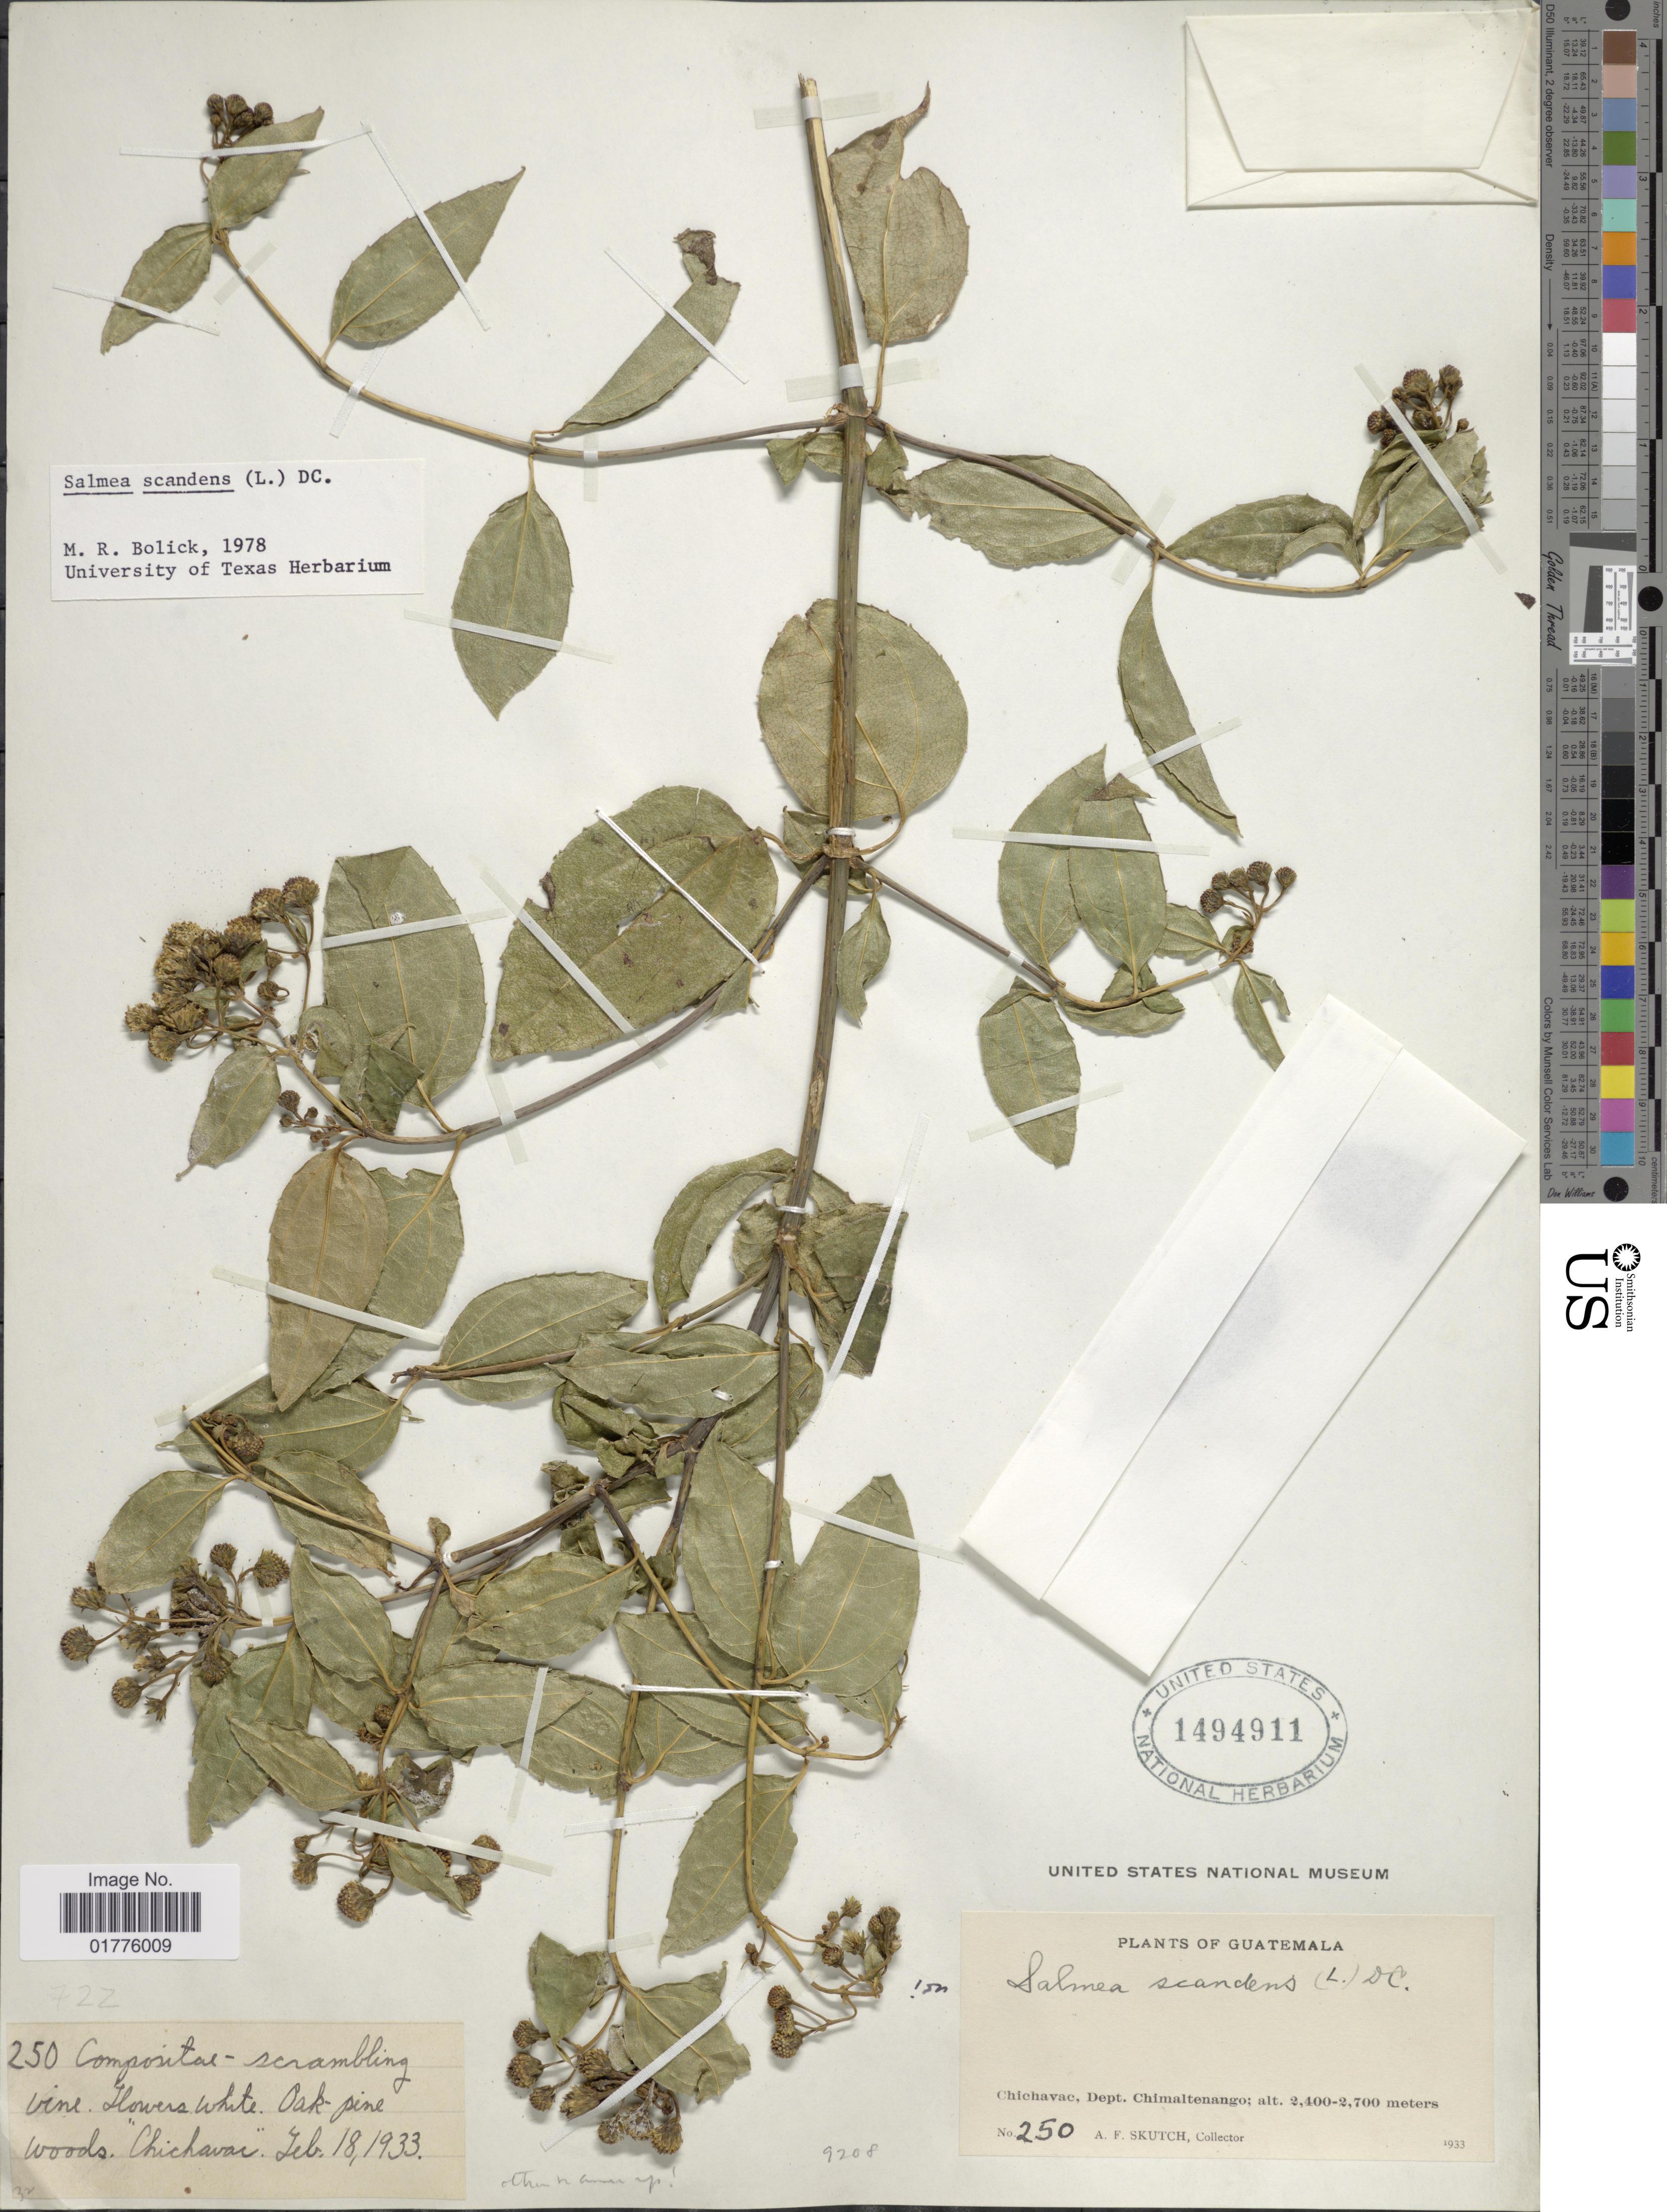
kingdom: Plantae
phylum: Tracheophyta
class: Magnoliopsida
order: Asterales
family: Asteraceae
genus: Salmea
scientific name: Salmea scandens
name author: (L.) DC.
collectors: A. F. Skutch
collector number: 250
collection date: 1933-02-18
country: Guatemala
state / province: Chimaltenango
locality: Chichavac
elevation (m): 2400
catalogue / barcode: US 1494911